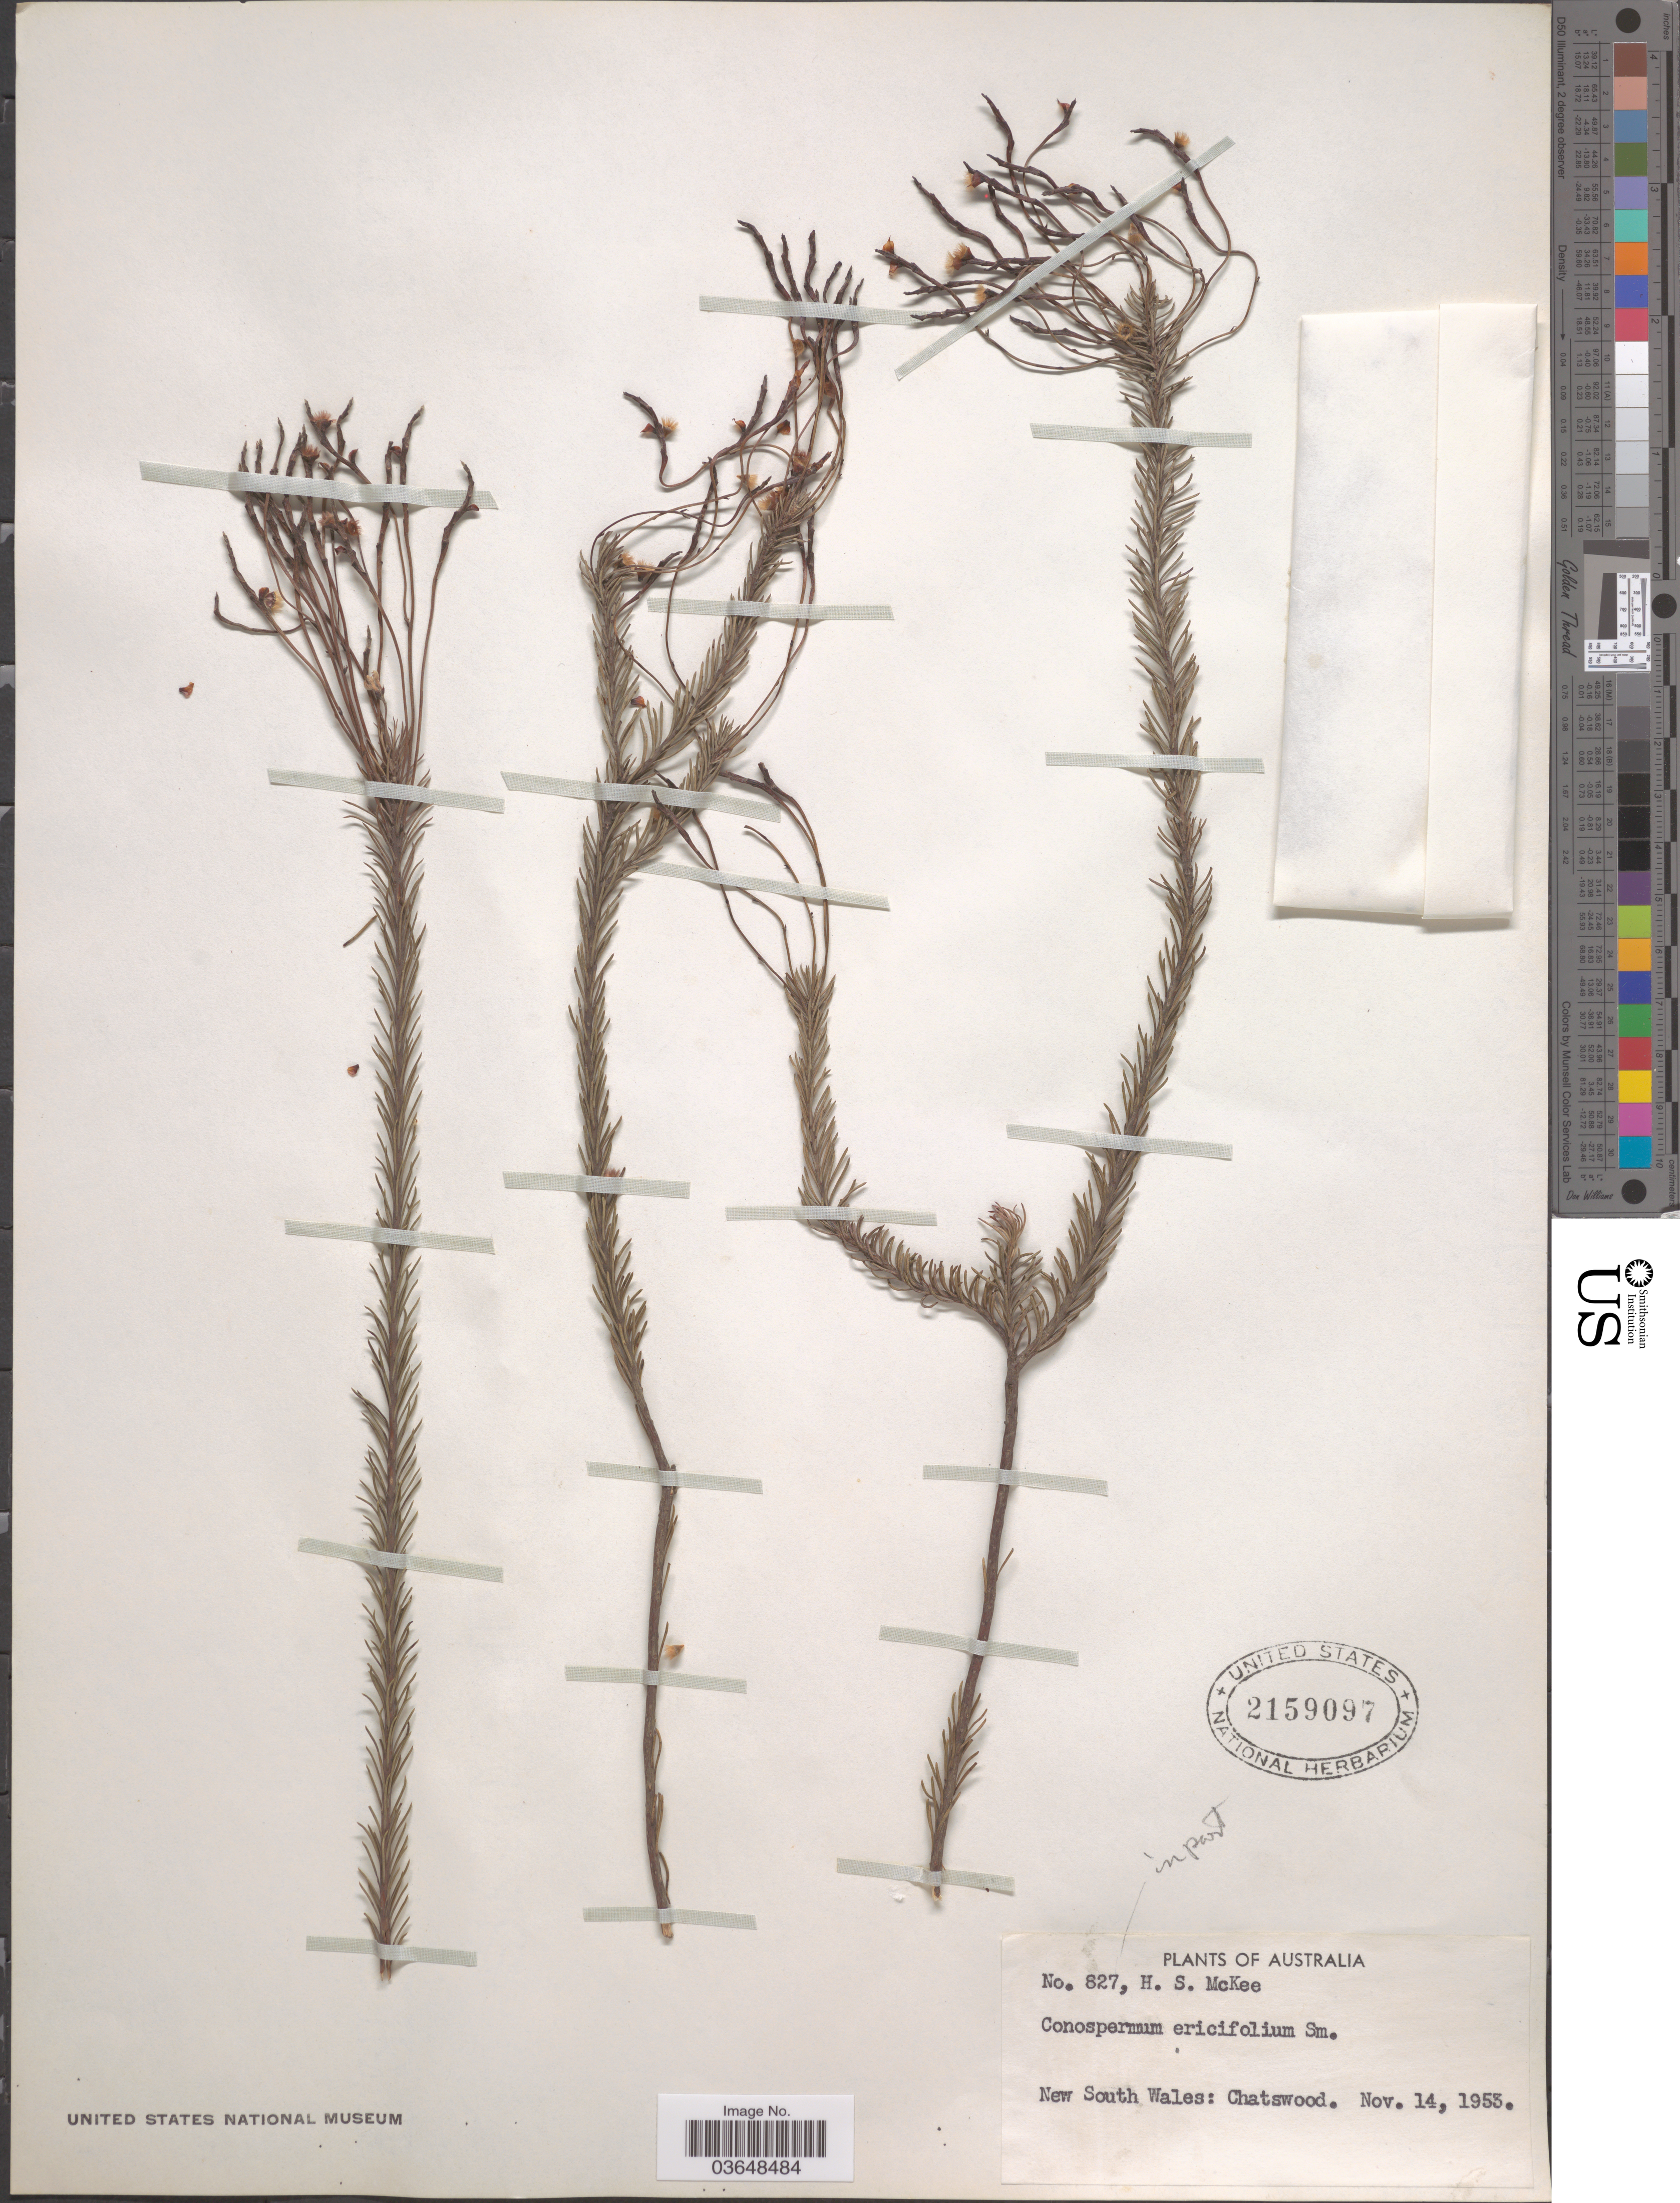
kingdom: Plantae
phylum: Tracheophyta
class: Magnoliopsida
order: Proteales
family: Proteaceae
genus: Conospermum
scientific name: Conospermum ericifolium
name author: Sm.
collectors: H. S. McKee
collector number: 827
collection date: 1953-11-14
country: Australia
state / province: New South Wales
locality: Chatswood.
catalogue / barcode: US 2159097